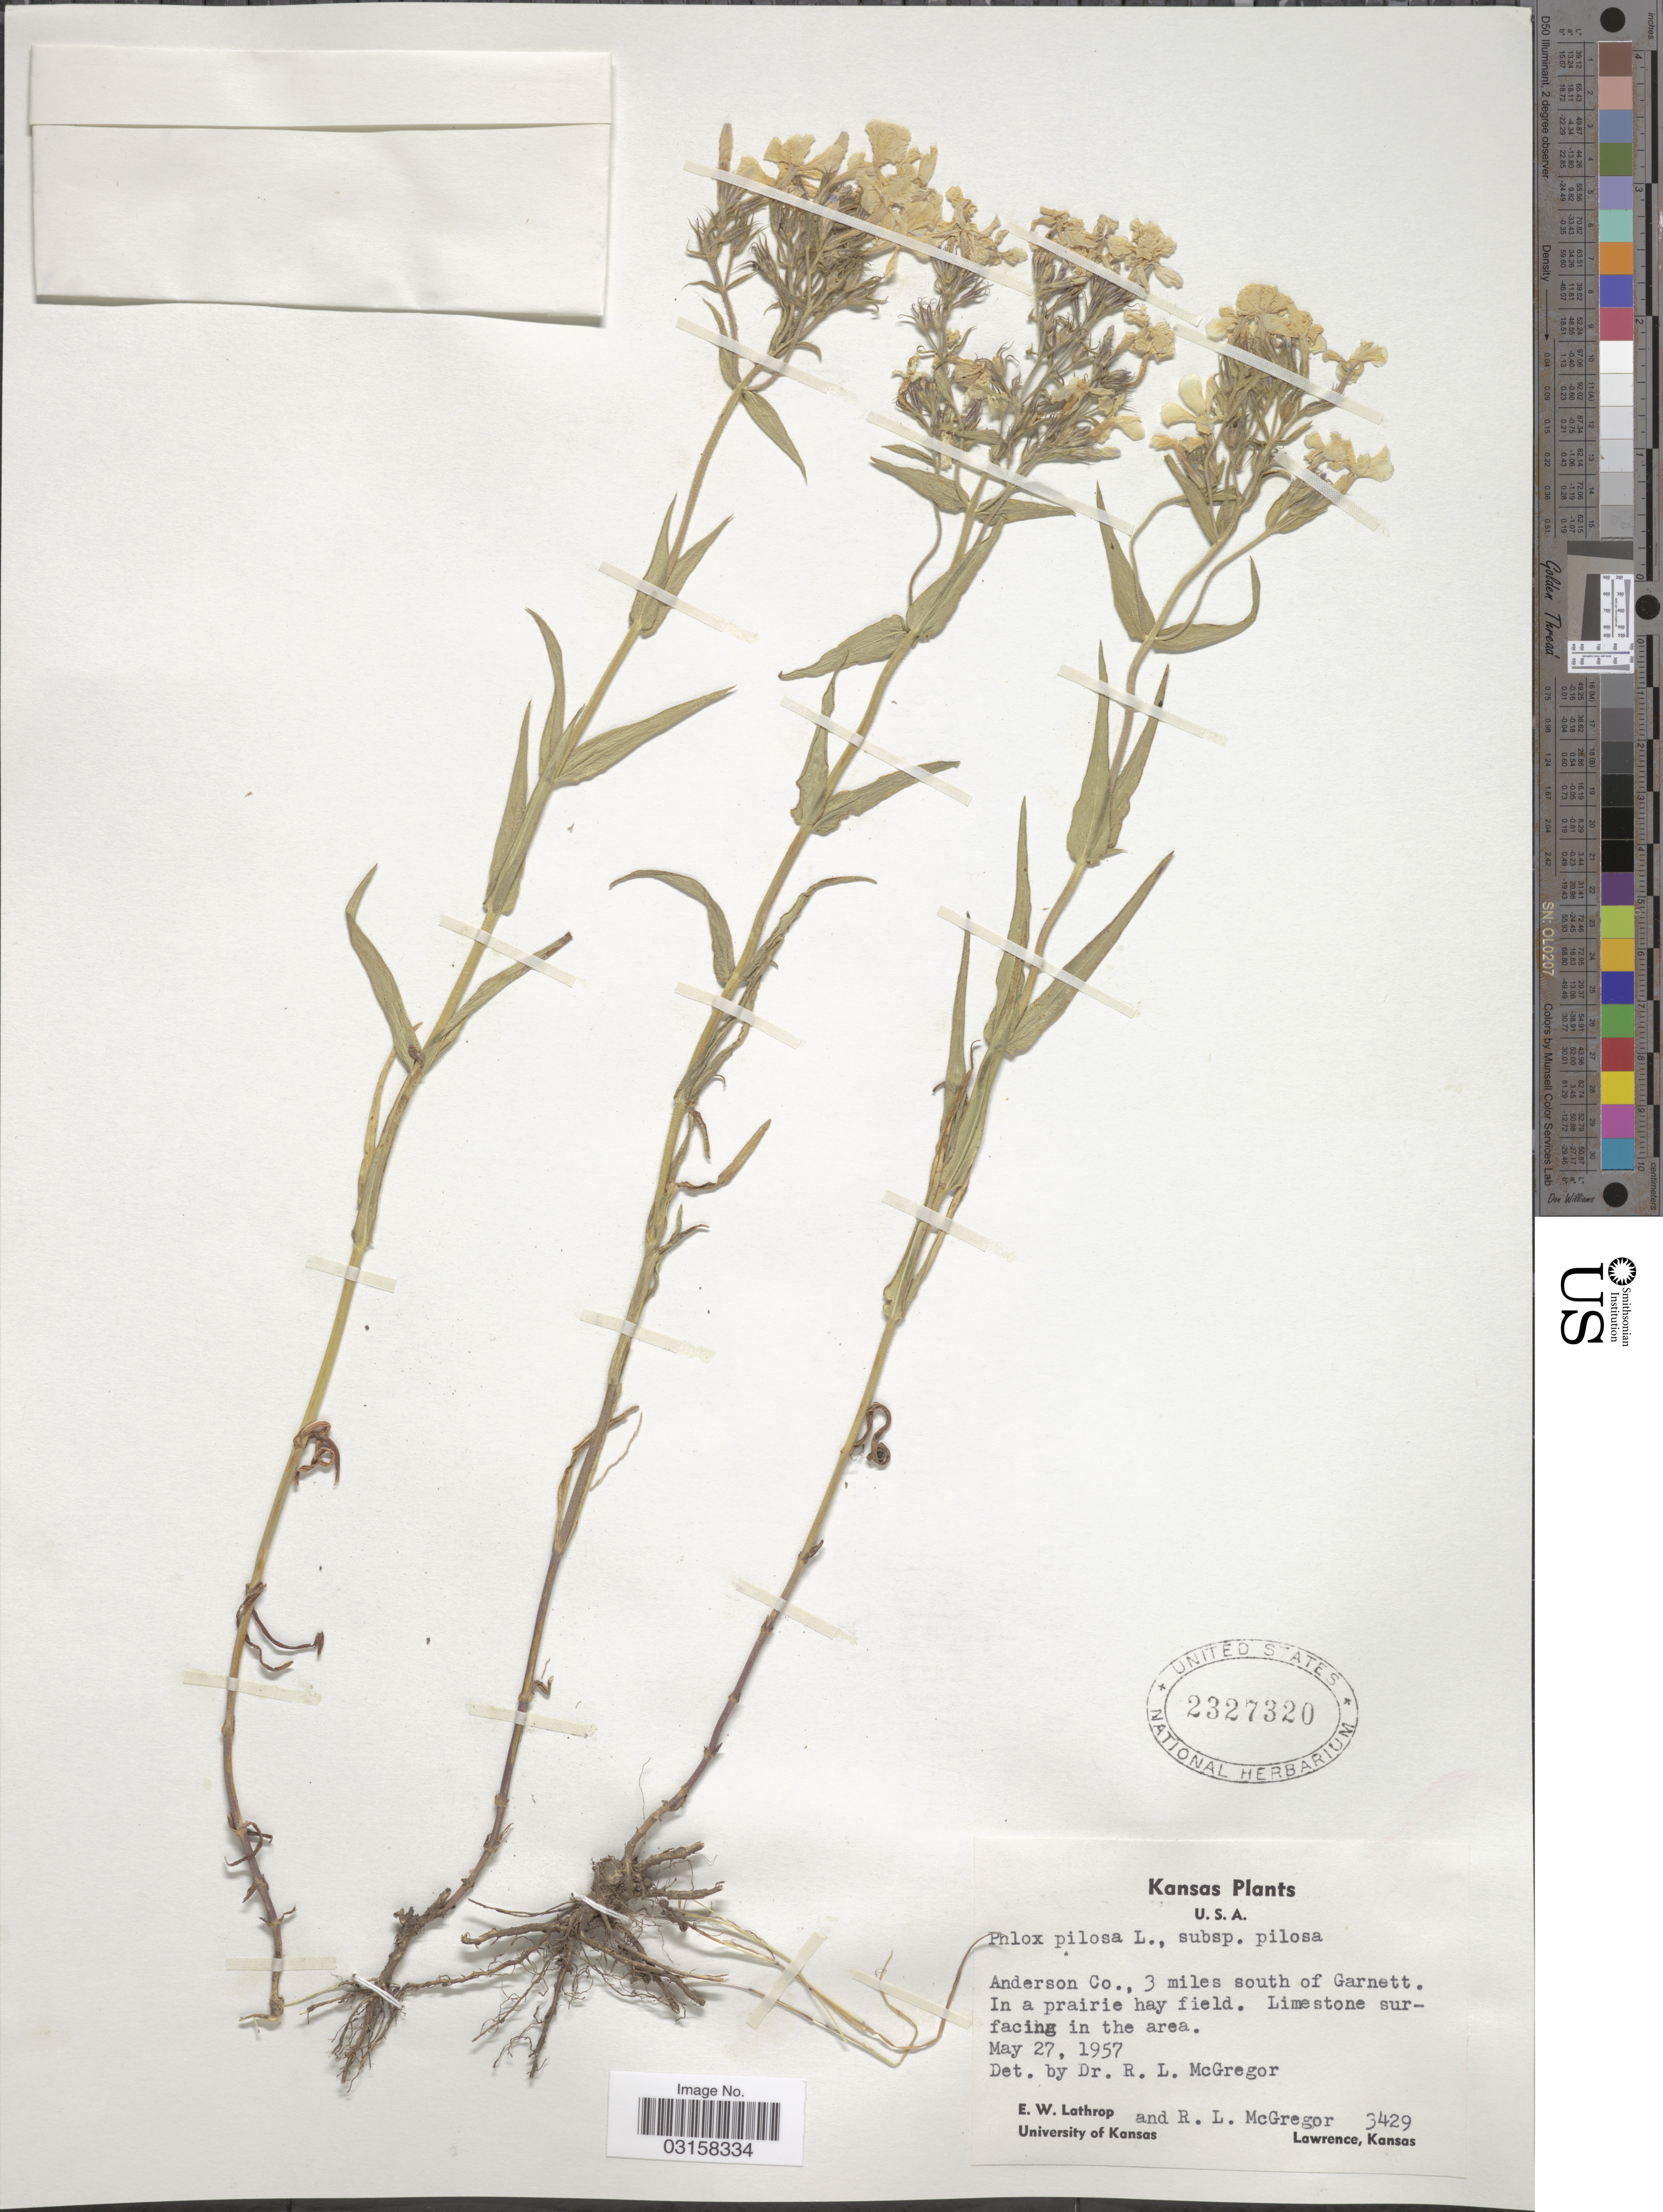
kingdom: Plantae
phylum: Tracheophyta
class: Magnoliopsida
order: Ericales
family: Polemoniaceae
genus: Phlox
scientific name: Phlox pilosa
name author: L.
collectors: E. W. Lathrop & R. McGregor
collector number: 3429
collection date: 1957-05-27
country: United States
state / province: Kansas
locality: Anderson Co., 3 miles south of Garnett. Limestone facing in the area.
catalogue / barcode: US 2327320